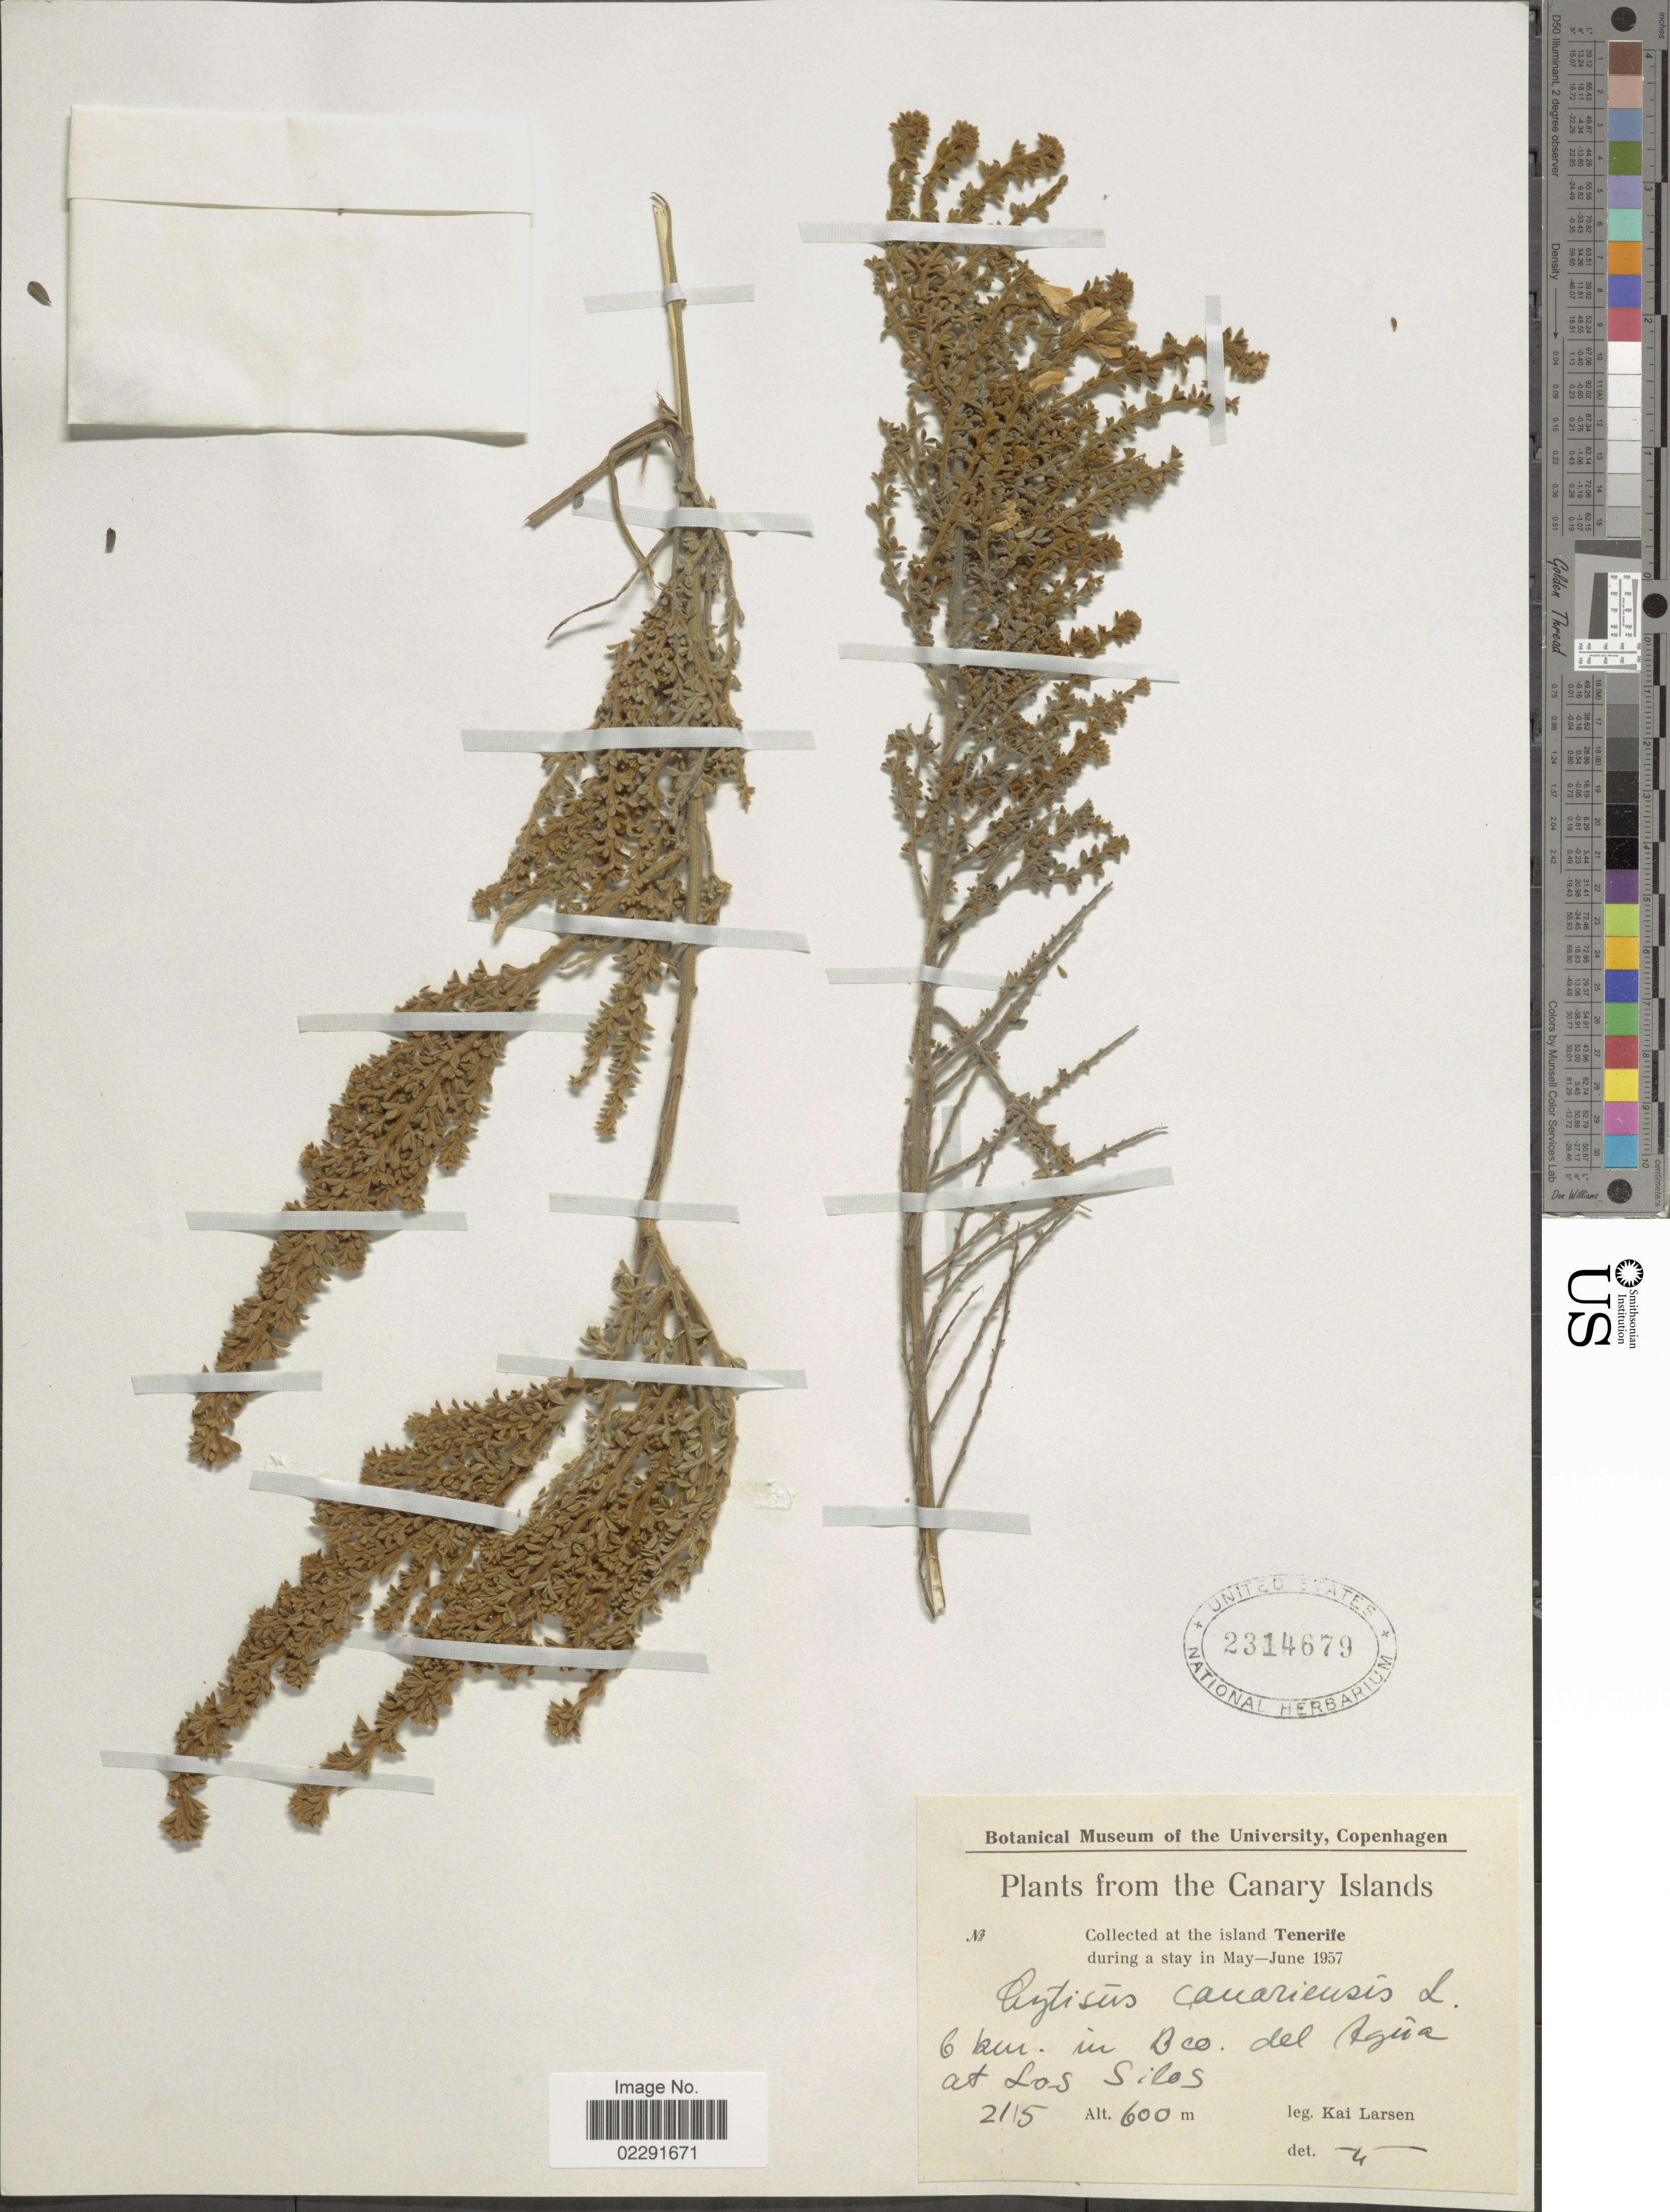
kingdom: Plantae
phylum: Tracheophyta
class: Magnoliopsida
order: Fabales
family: Fabaceae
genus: Genista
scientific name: Genista canariensis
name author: L.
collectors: K. Larsen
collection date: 1957-05-21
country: Spain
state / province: Canarias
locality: Canary Islands, Tenerife, 6 km. in Bco. del Agua at Los Silos.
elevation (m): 600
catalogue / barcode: US 2314679